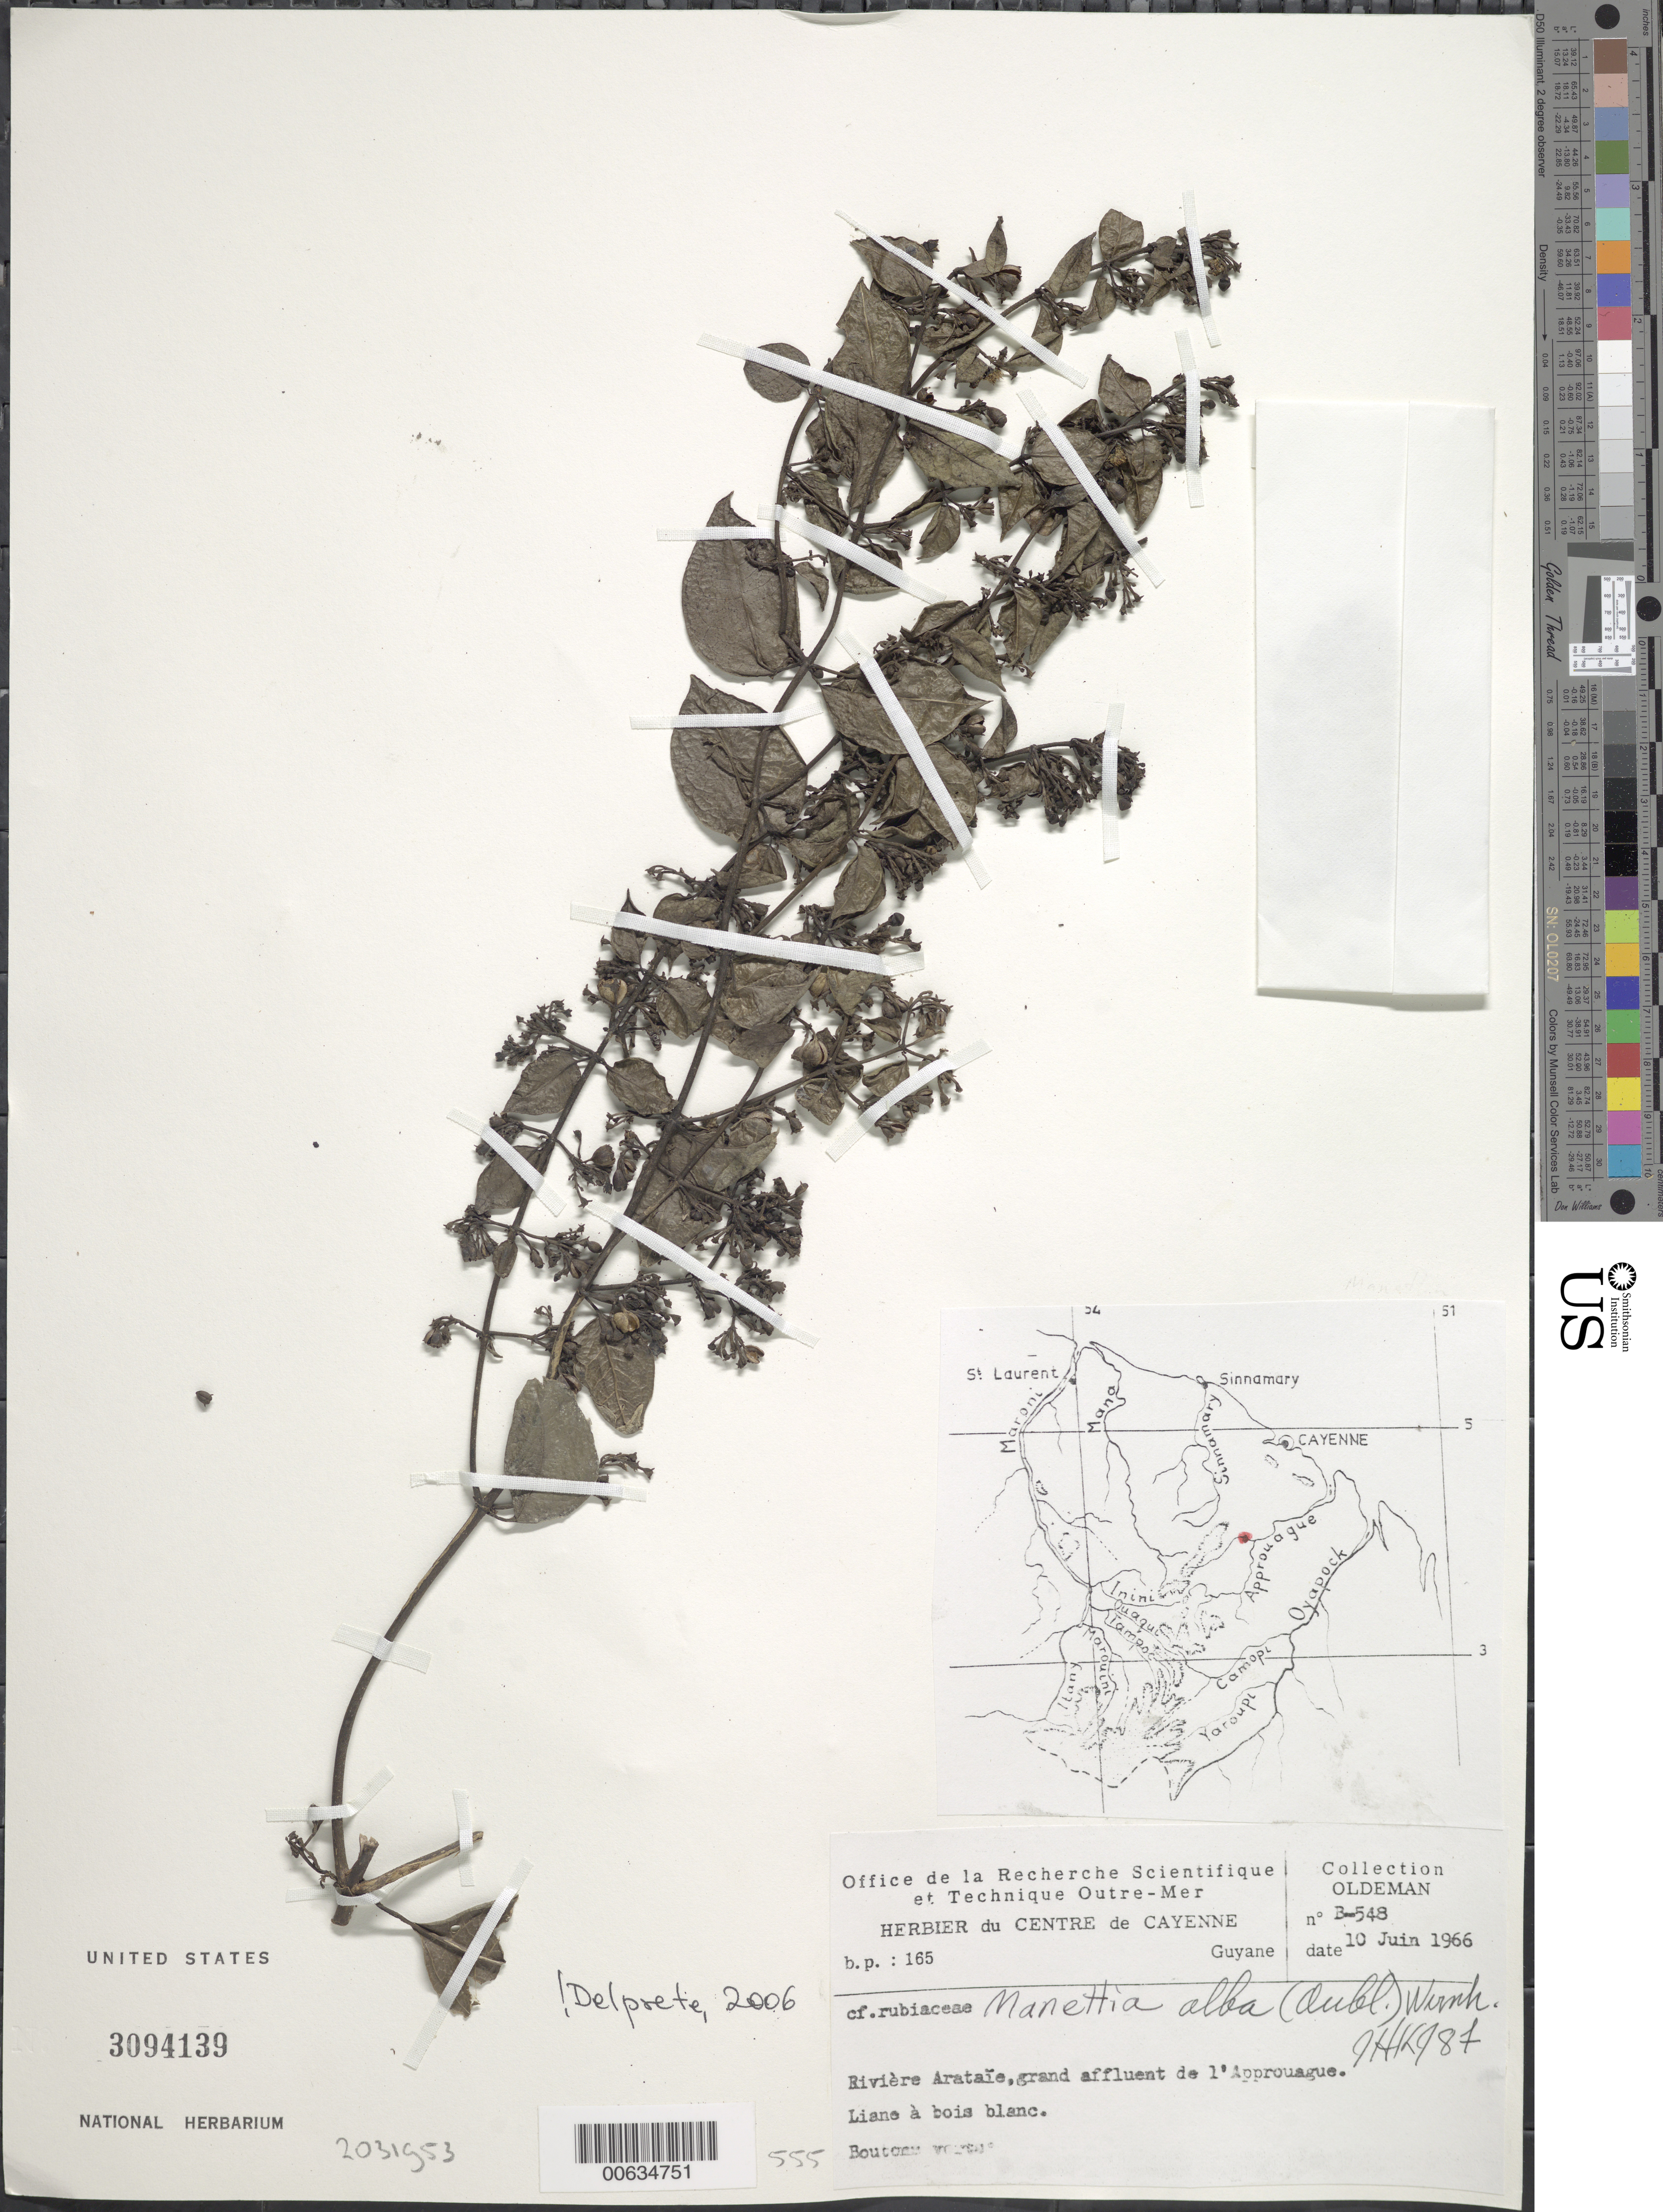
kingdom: Plantae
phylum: Tracheophyta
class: Magnoliopsida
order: Gentianales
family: Rubiaceae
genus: Manettia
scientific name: Manettia alba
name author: (Aubl.) Wernham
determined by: Delprete, P. G., Herb. de Guyane Cay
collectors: R. Oldeman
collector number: B 548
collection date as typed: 10-Jun-66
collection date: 1966-06-10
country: French Guiana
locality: Rivière Arataïe, grand affluent de Approuague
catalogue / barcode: US 3094139